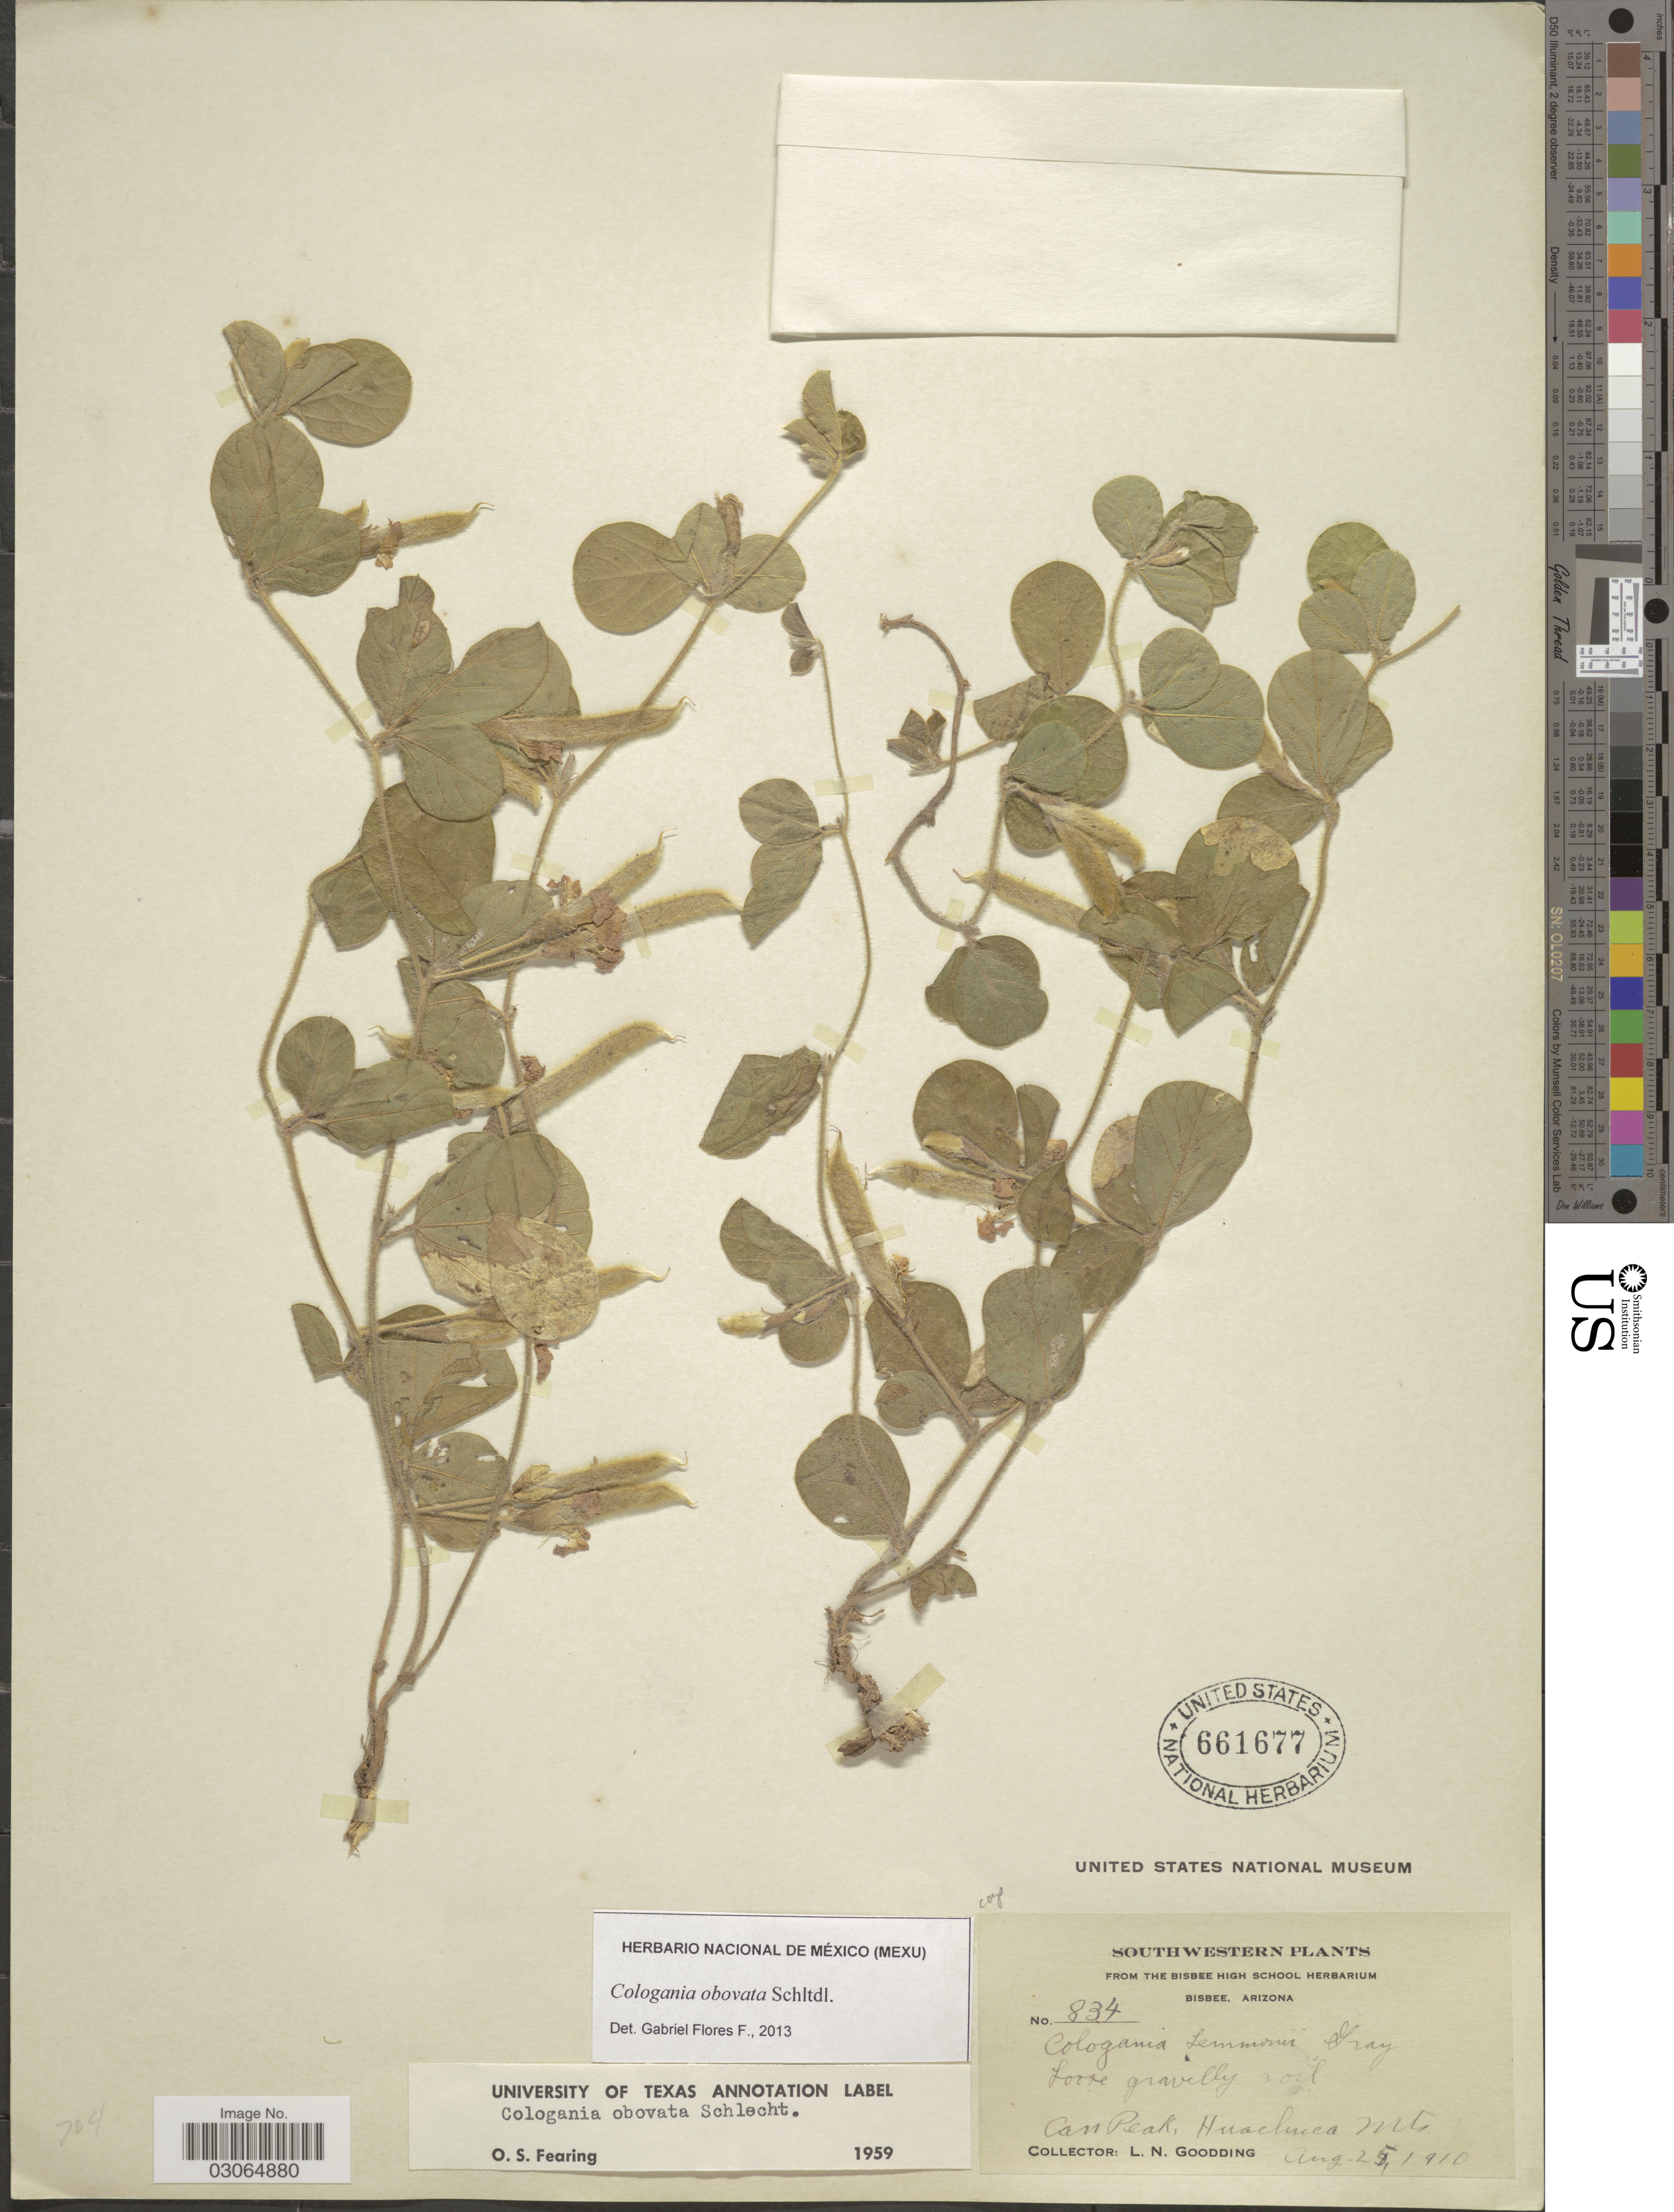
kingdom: Plantae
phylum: Tracheophyta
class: Magnoliopsida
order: Fabales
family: Fabaceae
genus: Cologania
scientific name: Cologania obovata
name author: Schltdl.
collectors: L. Gooding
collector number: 834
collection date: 1910-08-25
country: United States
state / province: Arizona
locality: Southwestern. Can Peak, Huachuca Mts.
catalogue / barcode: US 661677